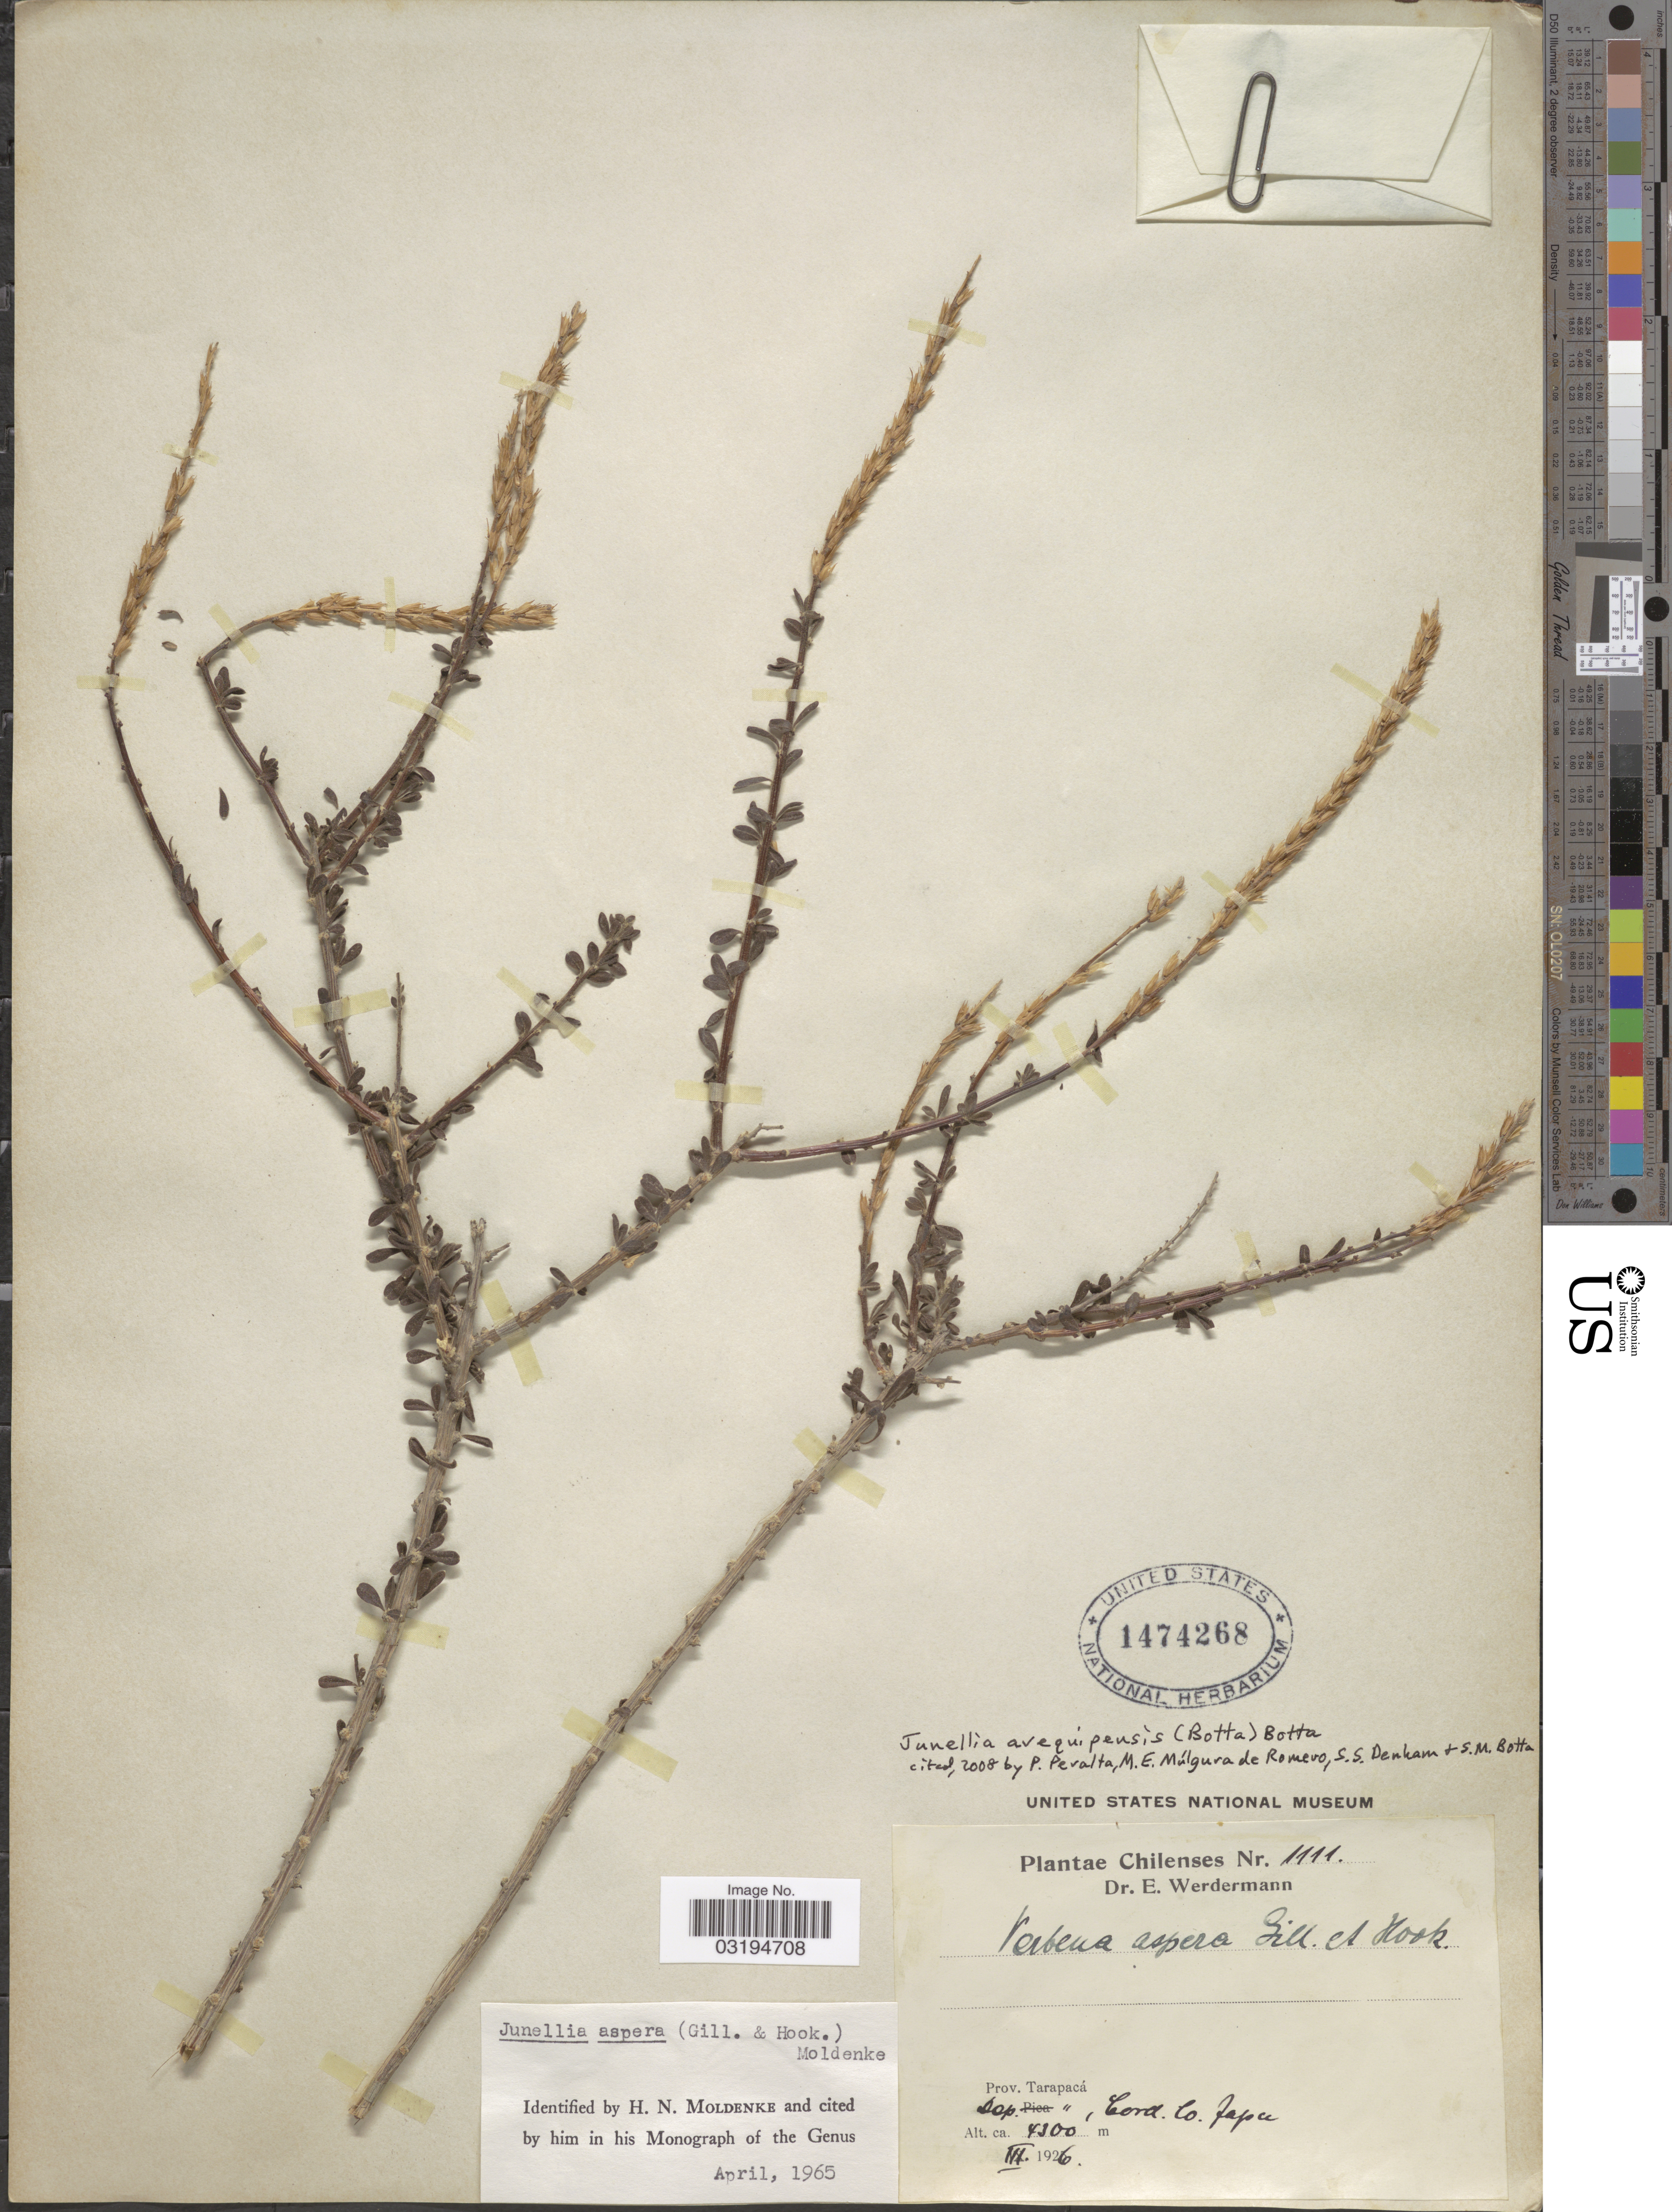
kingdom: Plantae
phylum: Tracheophyta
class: Magnoliopsida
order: Lamiales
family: Verbenaceae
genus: Junellia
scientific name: Junellia arequipense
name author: (Botta) Botta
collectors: E. Werdermann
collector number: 1111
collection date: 1926-03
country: Chile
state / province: Tarapacá (I)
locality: Prov. Tarapacá, Dep. Tarapacá, Cord. Co. Japu.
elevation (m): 4300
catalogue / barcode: US 1474268